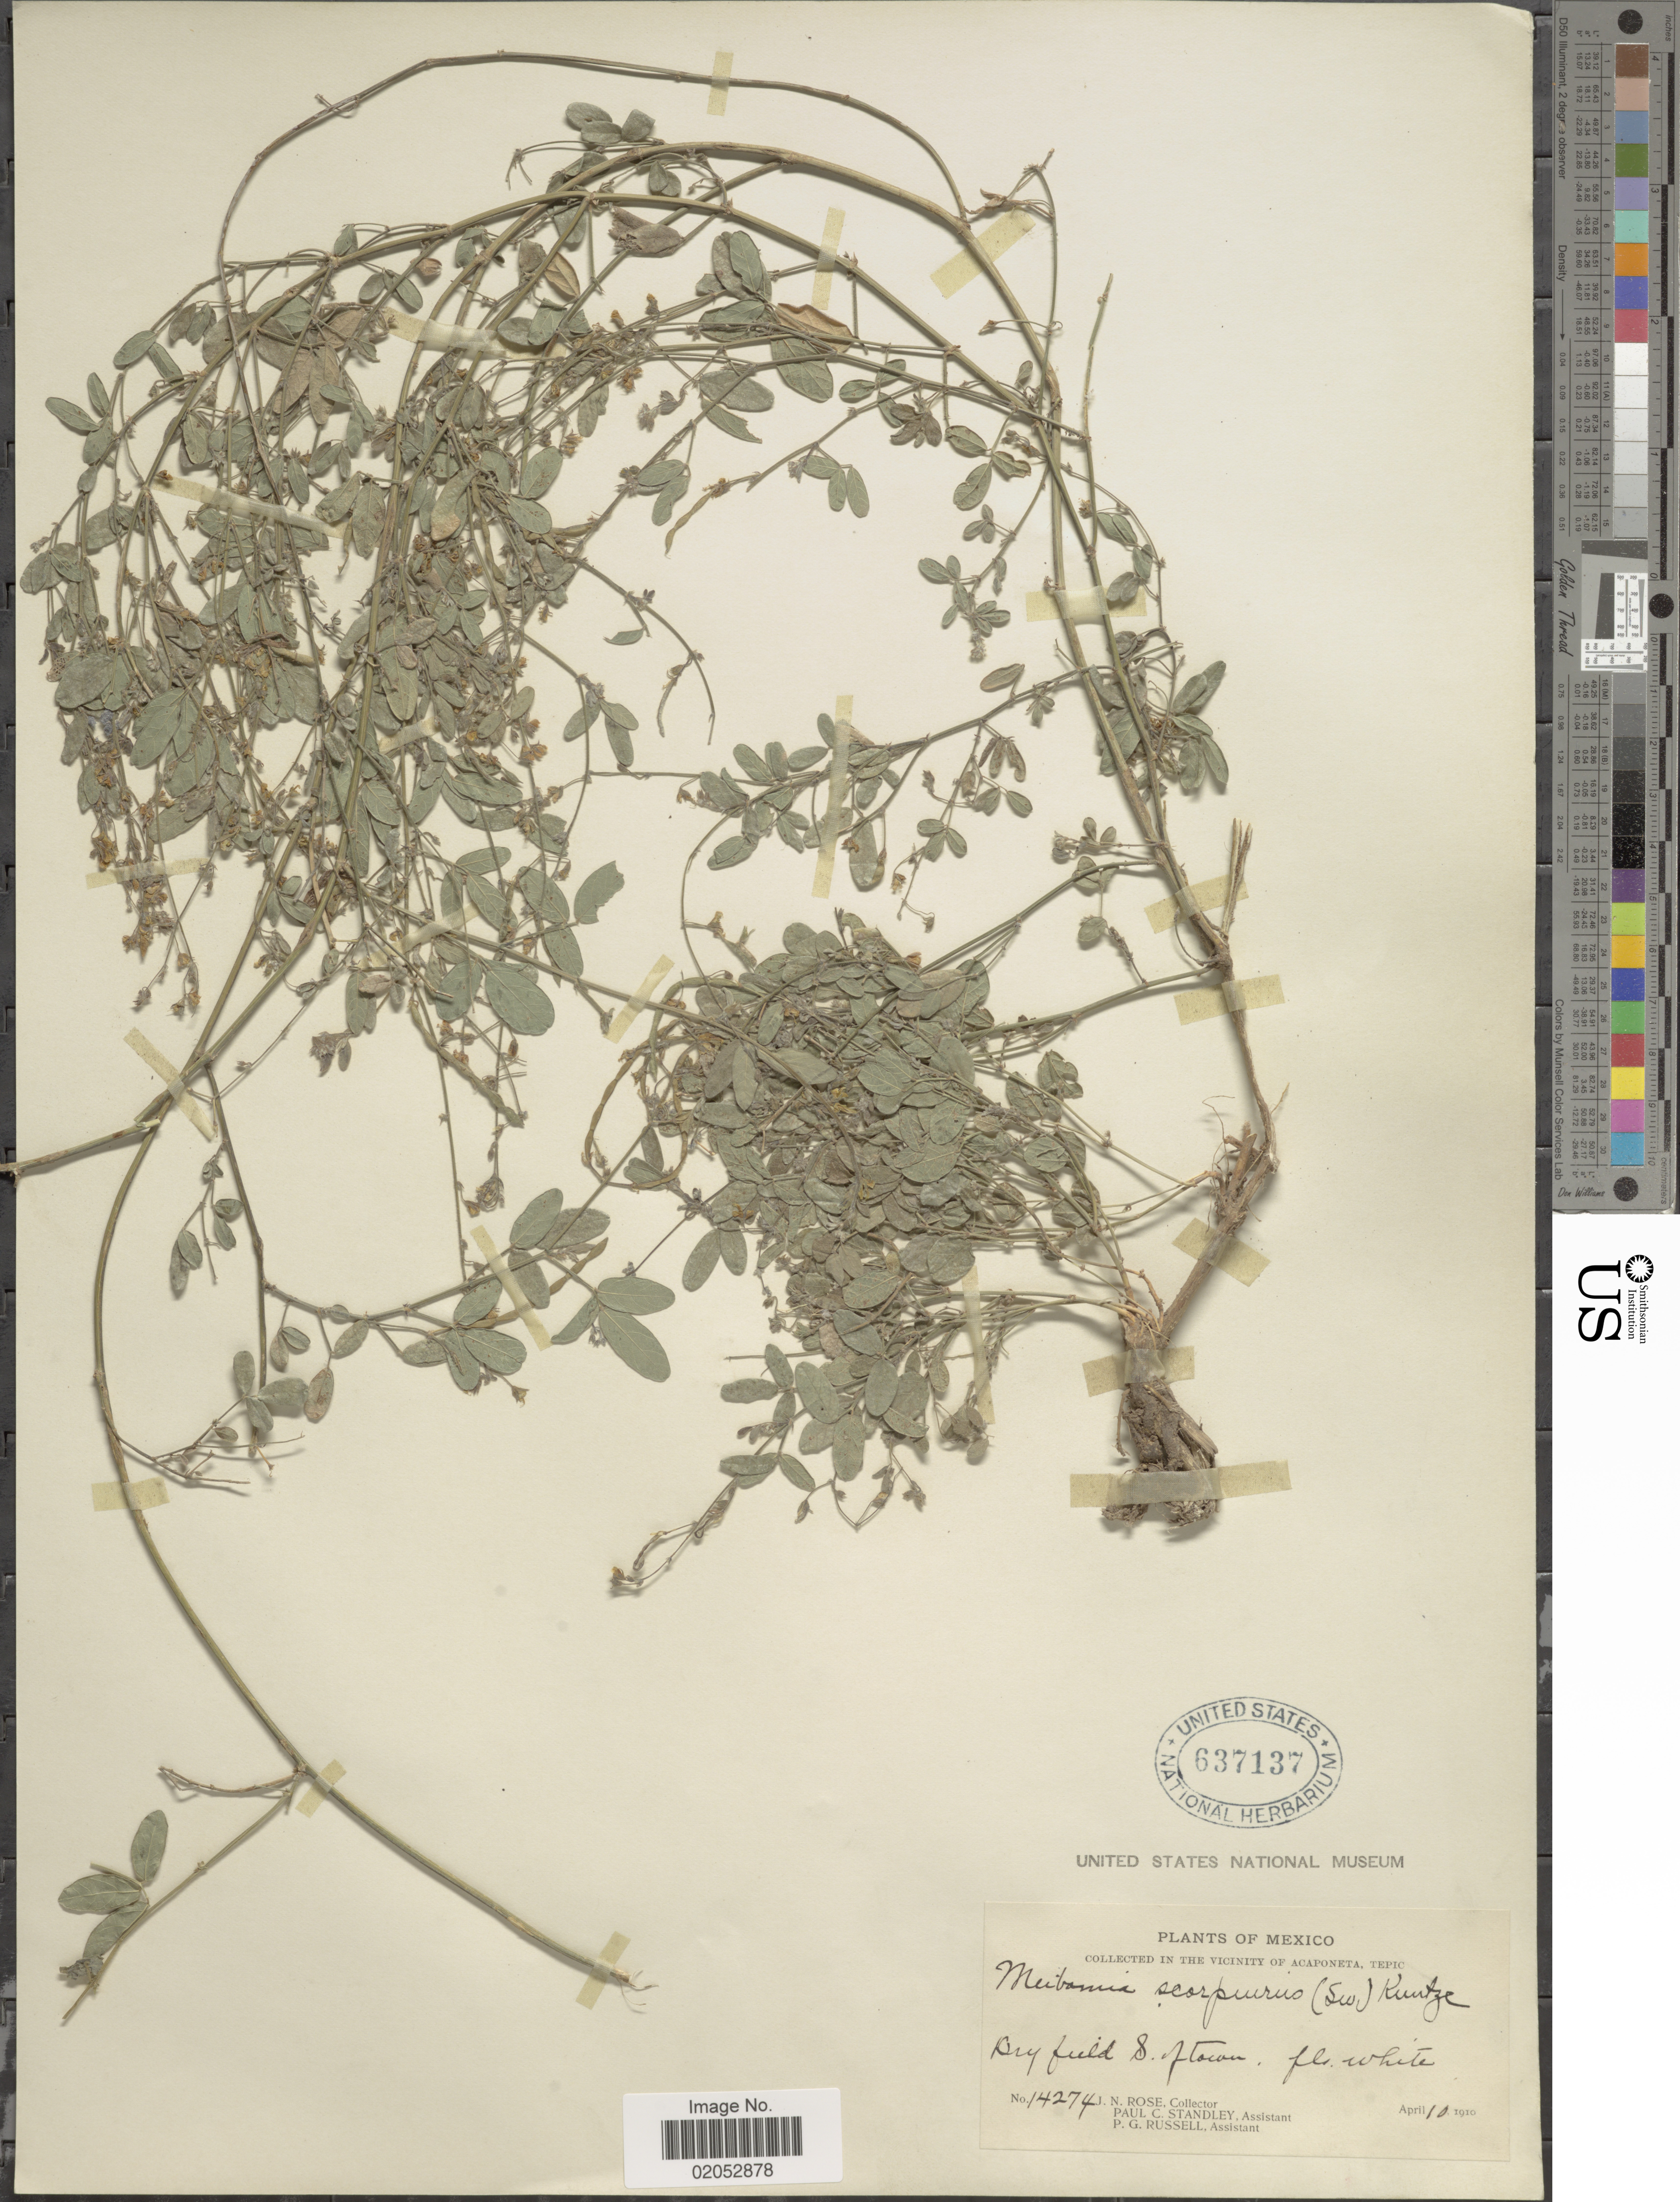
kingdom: Plantae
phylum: Tracheophyta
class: Magnoliopsida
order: Fabales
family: Fabaceae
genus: Desmodium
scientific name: Desmodium scorpiurus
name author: (Sw.) Desv. ex DC.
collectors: J. N. Rose, P. C. Standley & P. G. Russell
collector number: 14274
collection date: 1910-04-10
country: Mexico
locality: The vicinity of Acaponeta, Tepic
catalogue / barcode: US 637137